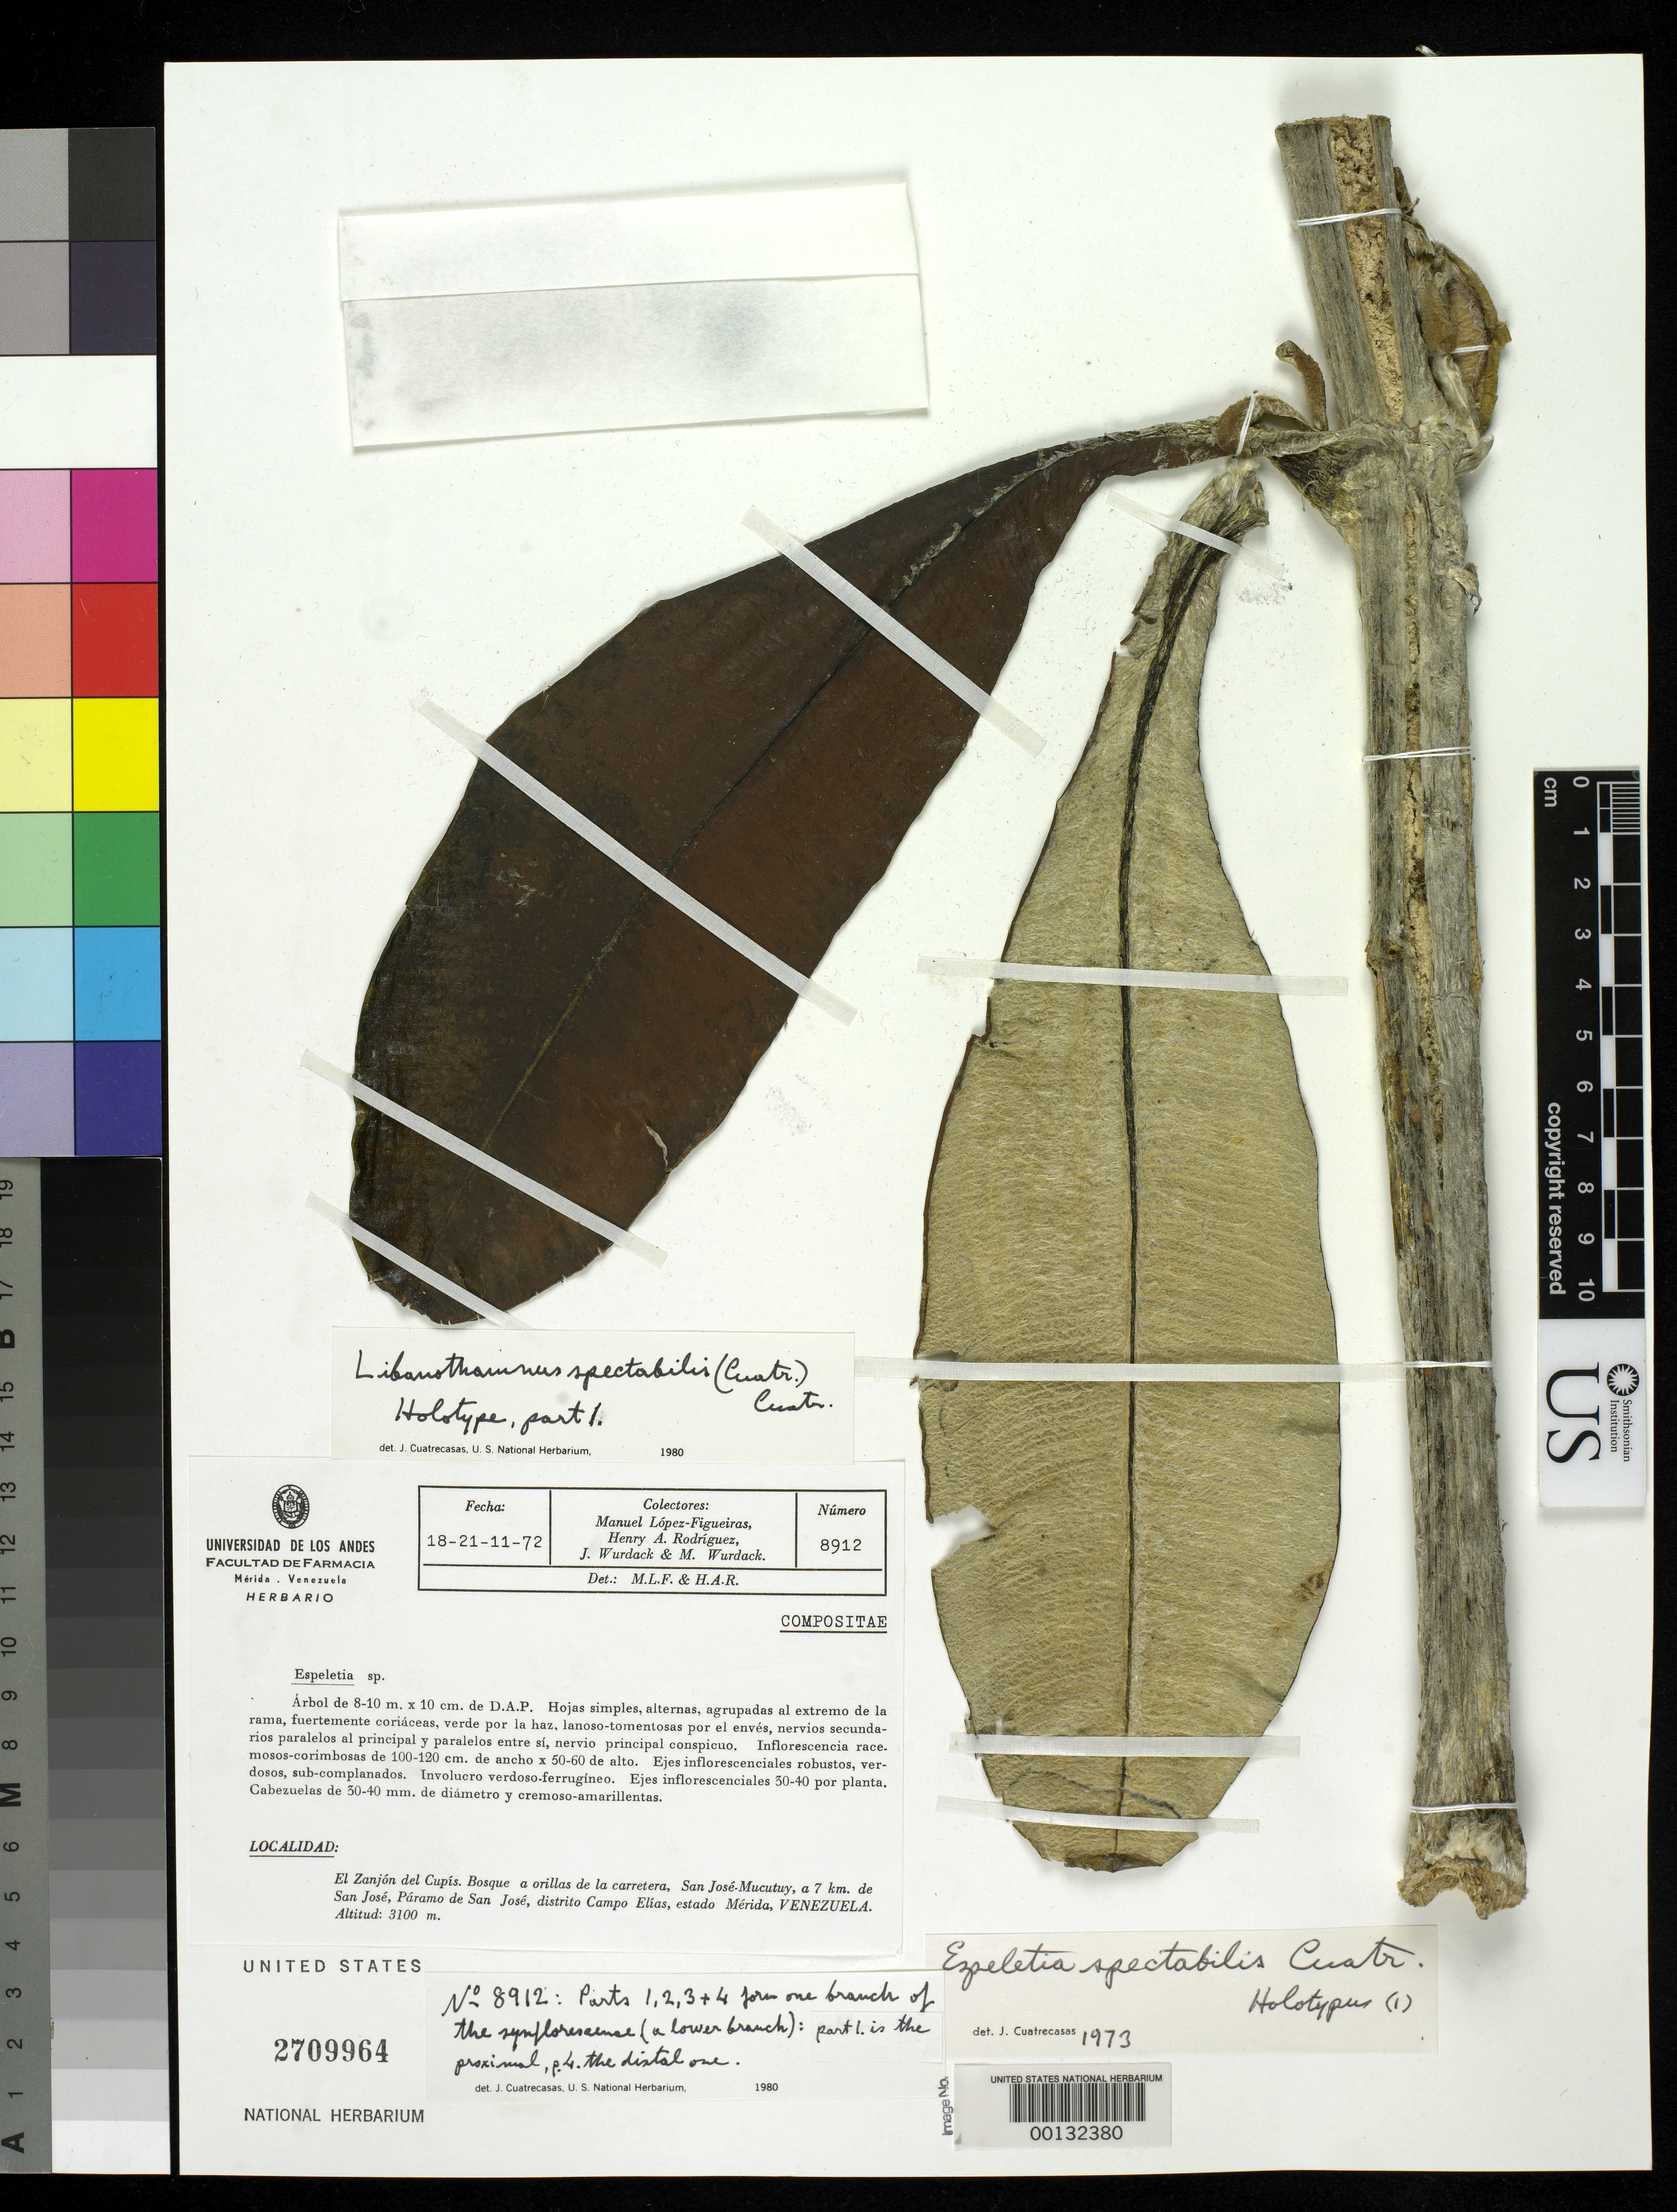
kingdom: Plantae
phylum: Tracheophyta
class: Magnoliopsida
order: Asterales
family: Asteraceae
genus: Espeletia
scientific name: Espeletia spectabilis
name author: Cuatrec.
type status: Holotype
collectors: M. López Figueiras, H. A. Rodriguez, J. J. Wurdack & M. L. Wurdack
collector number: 8912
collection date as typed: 18 Nov 1972 to 21 Nov 1972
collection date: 1972-11-18/1972-11-21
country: Venezuela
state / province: Mérida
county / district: Campo Elias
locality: El Zanjon del Cupis, San Jose - Mucutuy, 7 km de San Jose, Páramo de San Jose.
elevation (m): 3100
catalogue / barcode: US 2709964